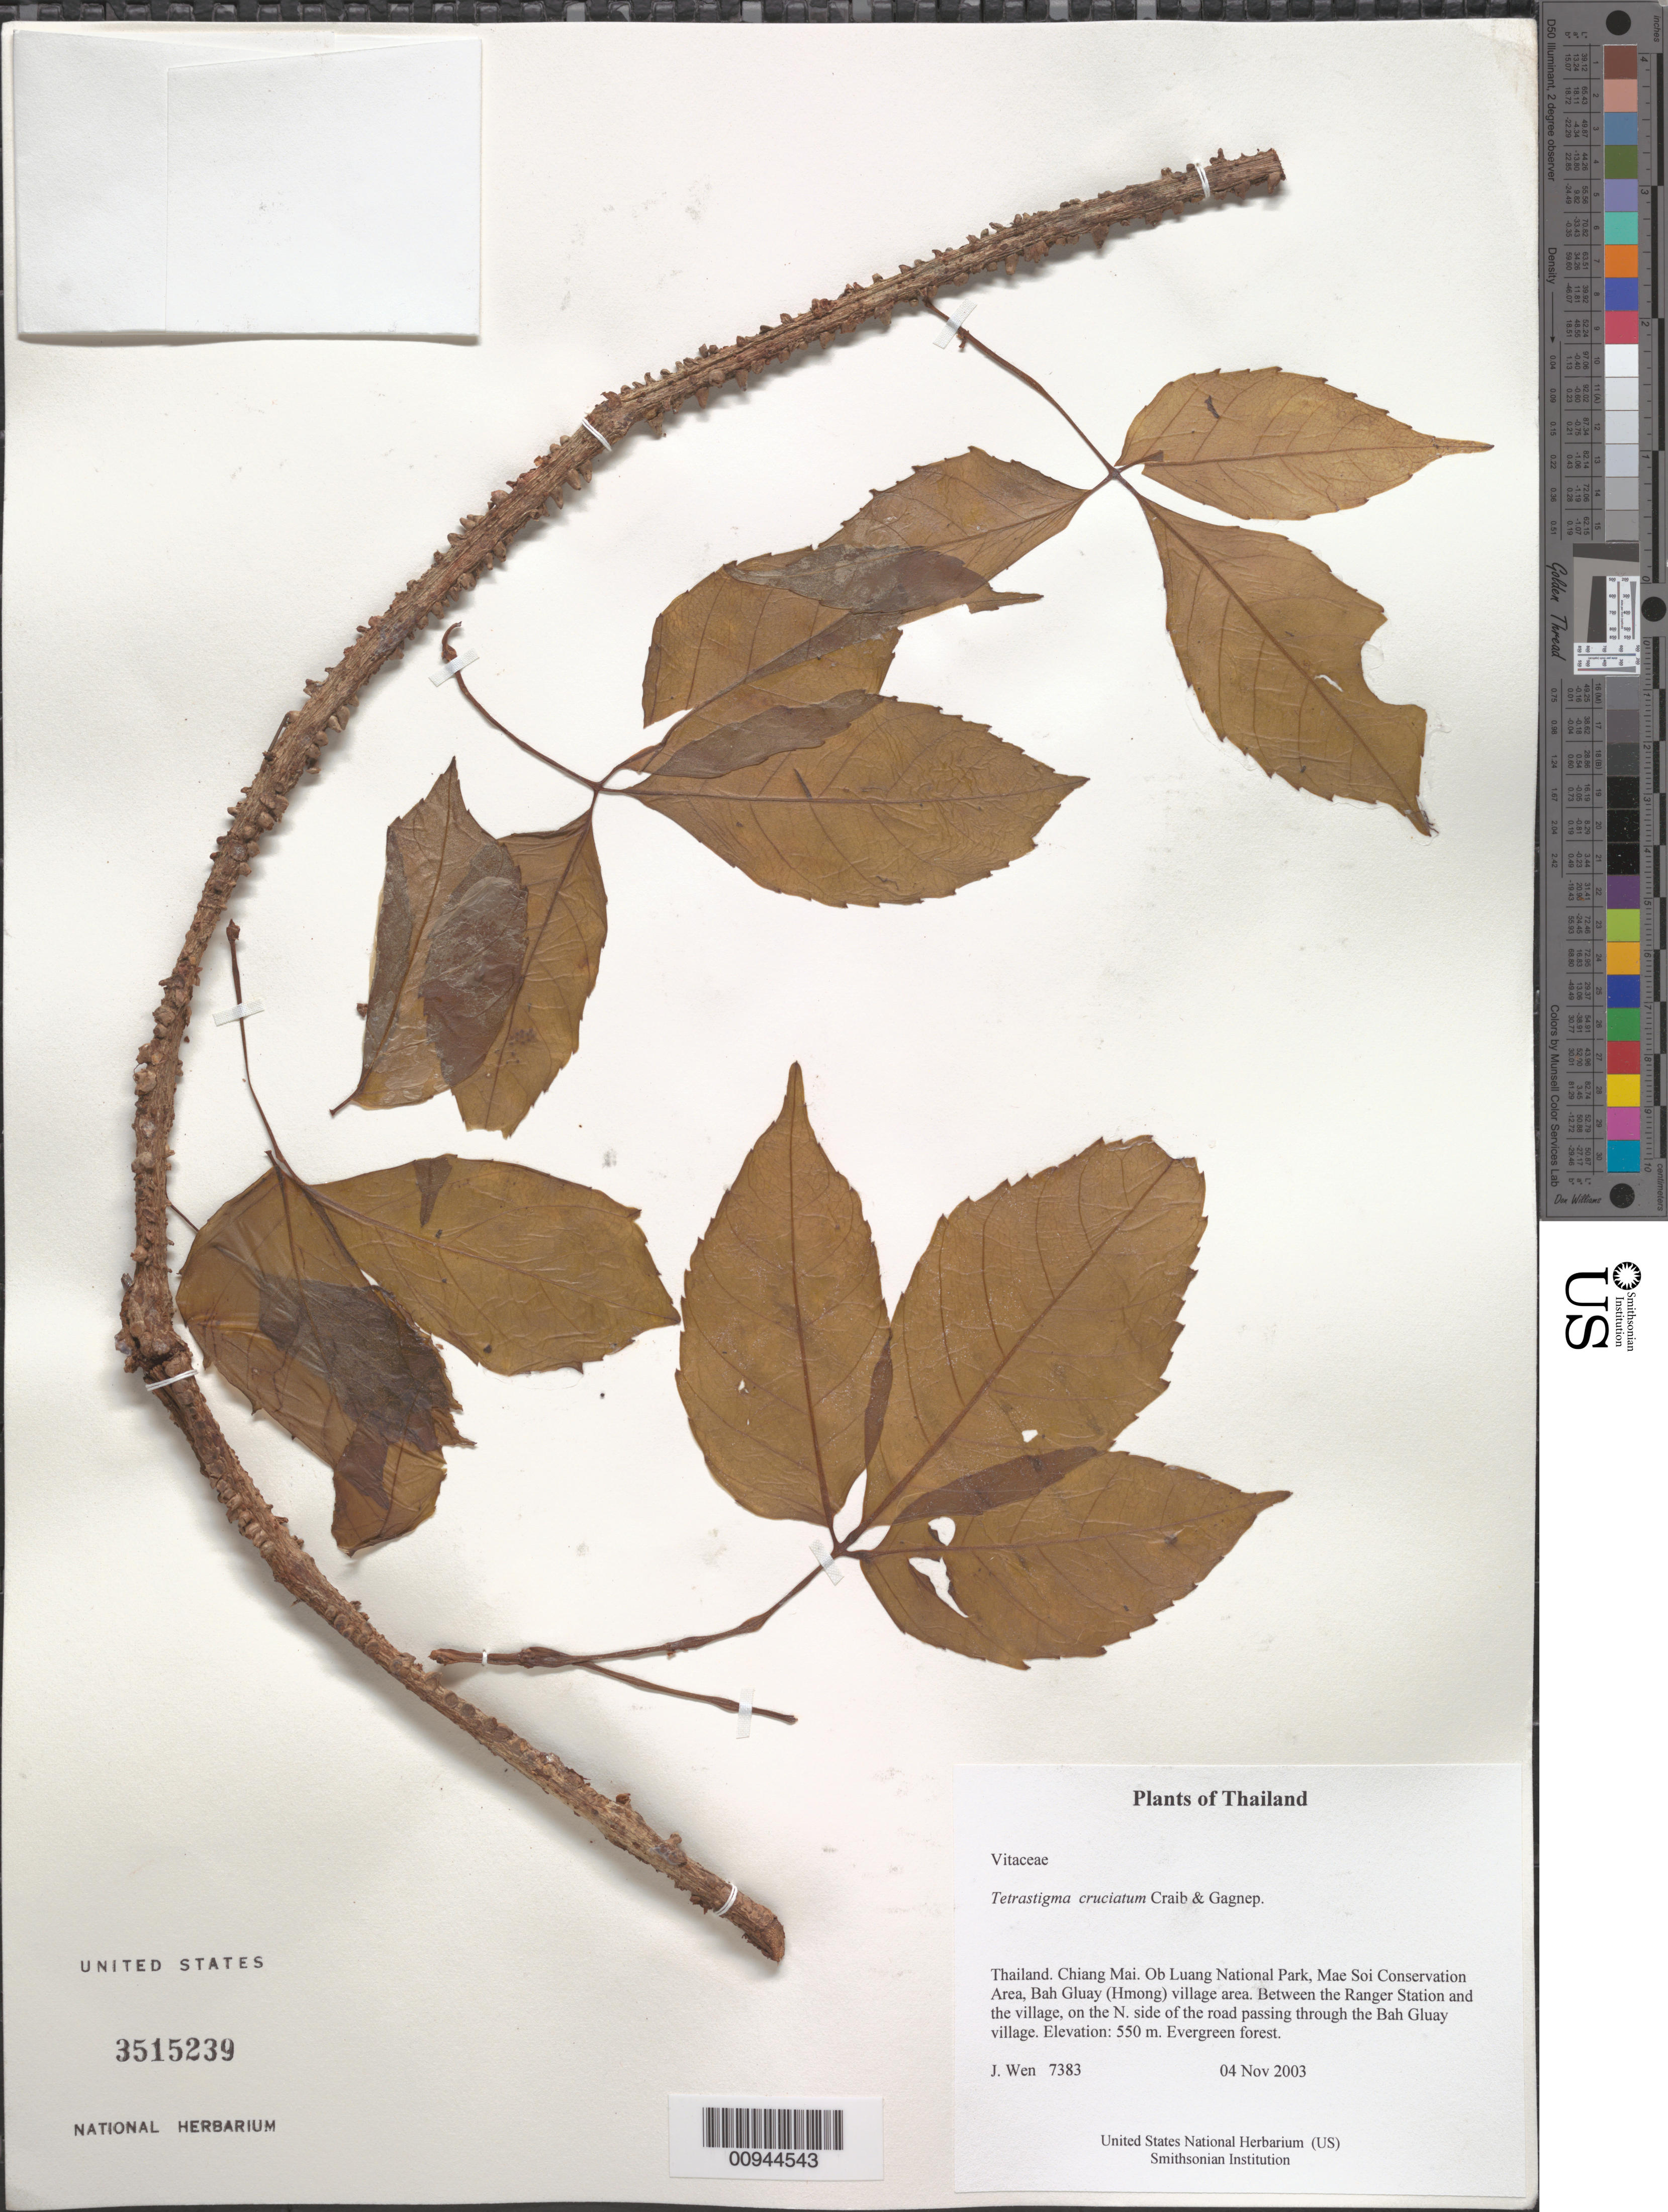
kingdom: Plantae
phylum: Tracheophyta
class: Magnoliopsida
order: Vitales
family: Vitaceae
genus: Tetrastigma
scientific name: Tetrastigma cruciatum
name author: Craib & Gagnep.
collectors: J. Wen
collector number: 7383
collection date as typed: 04 Nov 2003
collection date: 2003-11-04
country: Thailand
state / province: Chiang Mai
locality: Ob Luang National Park, Mae Soi Conservation Area, Bah Gluay (Hmong) village area. Between the Ranger Station and the village, on the N. side of the road passing through the Bah Gluay village.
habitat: Evergreen forest.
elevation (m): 550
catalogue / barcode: US 3515239